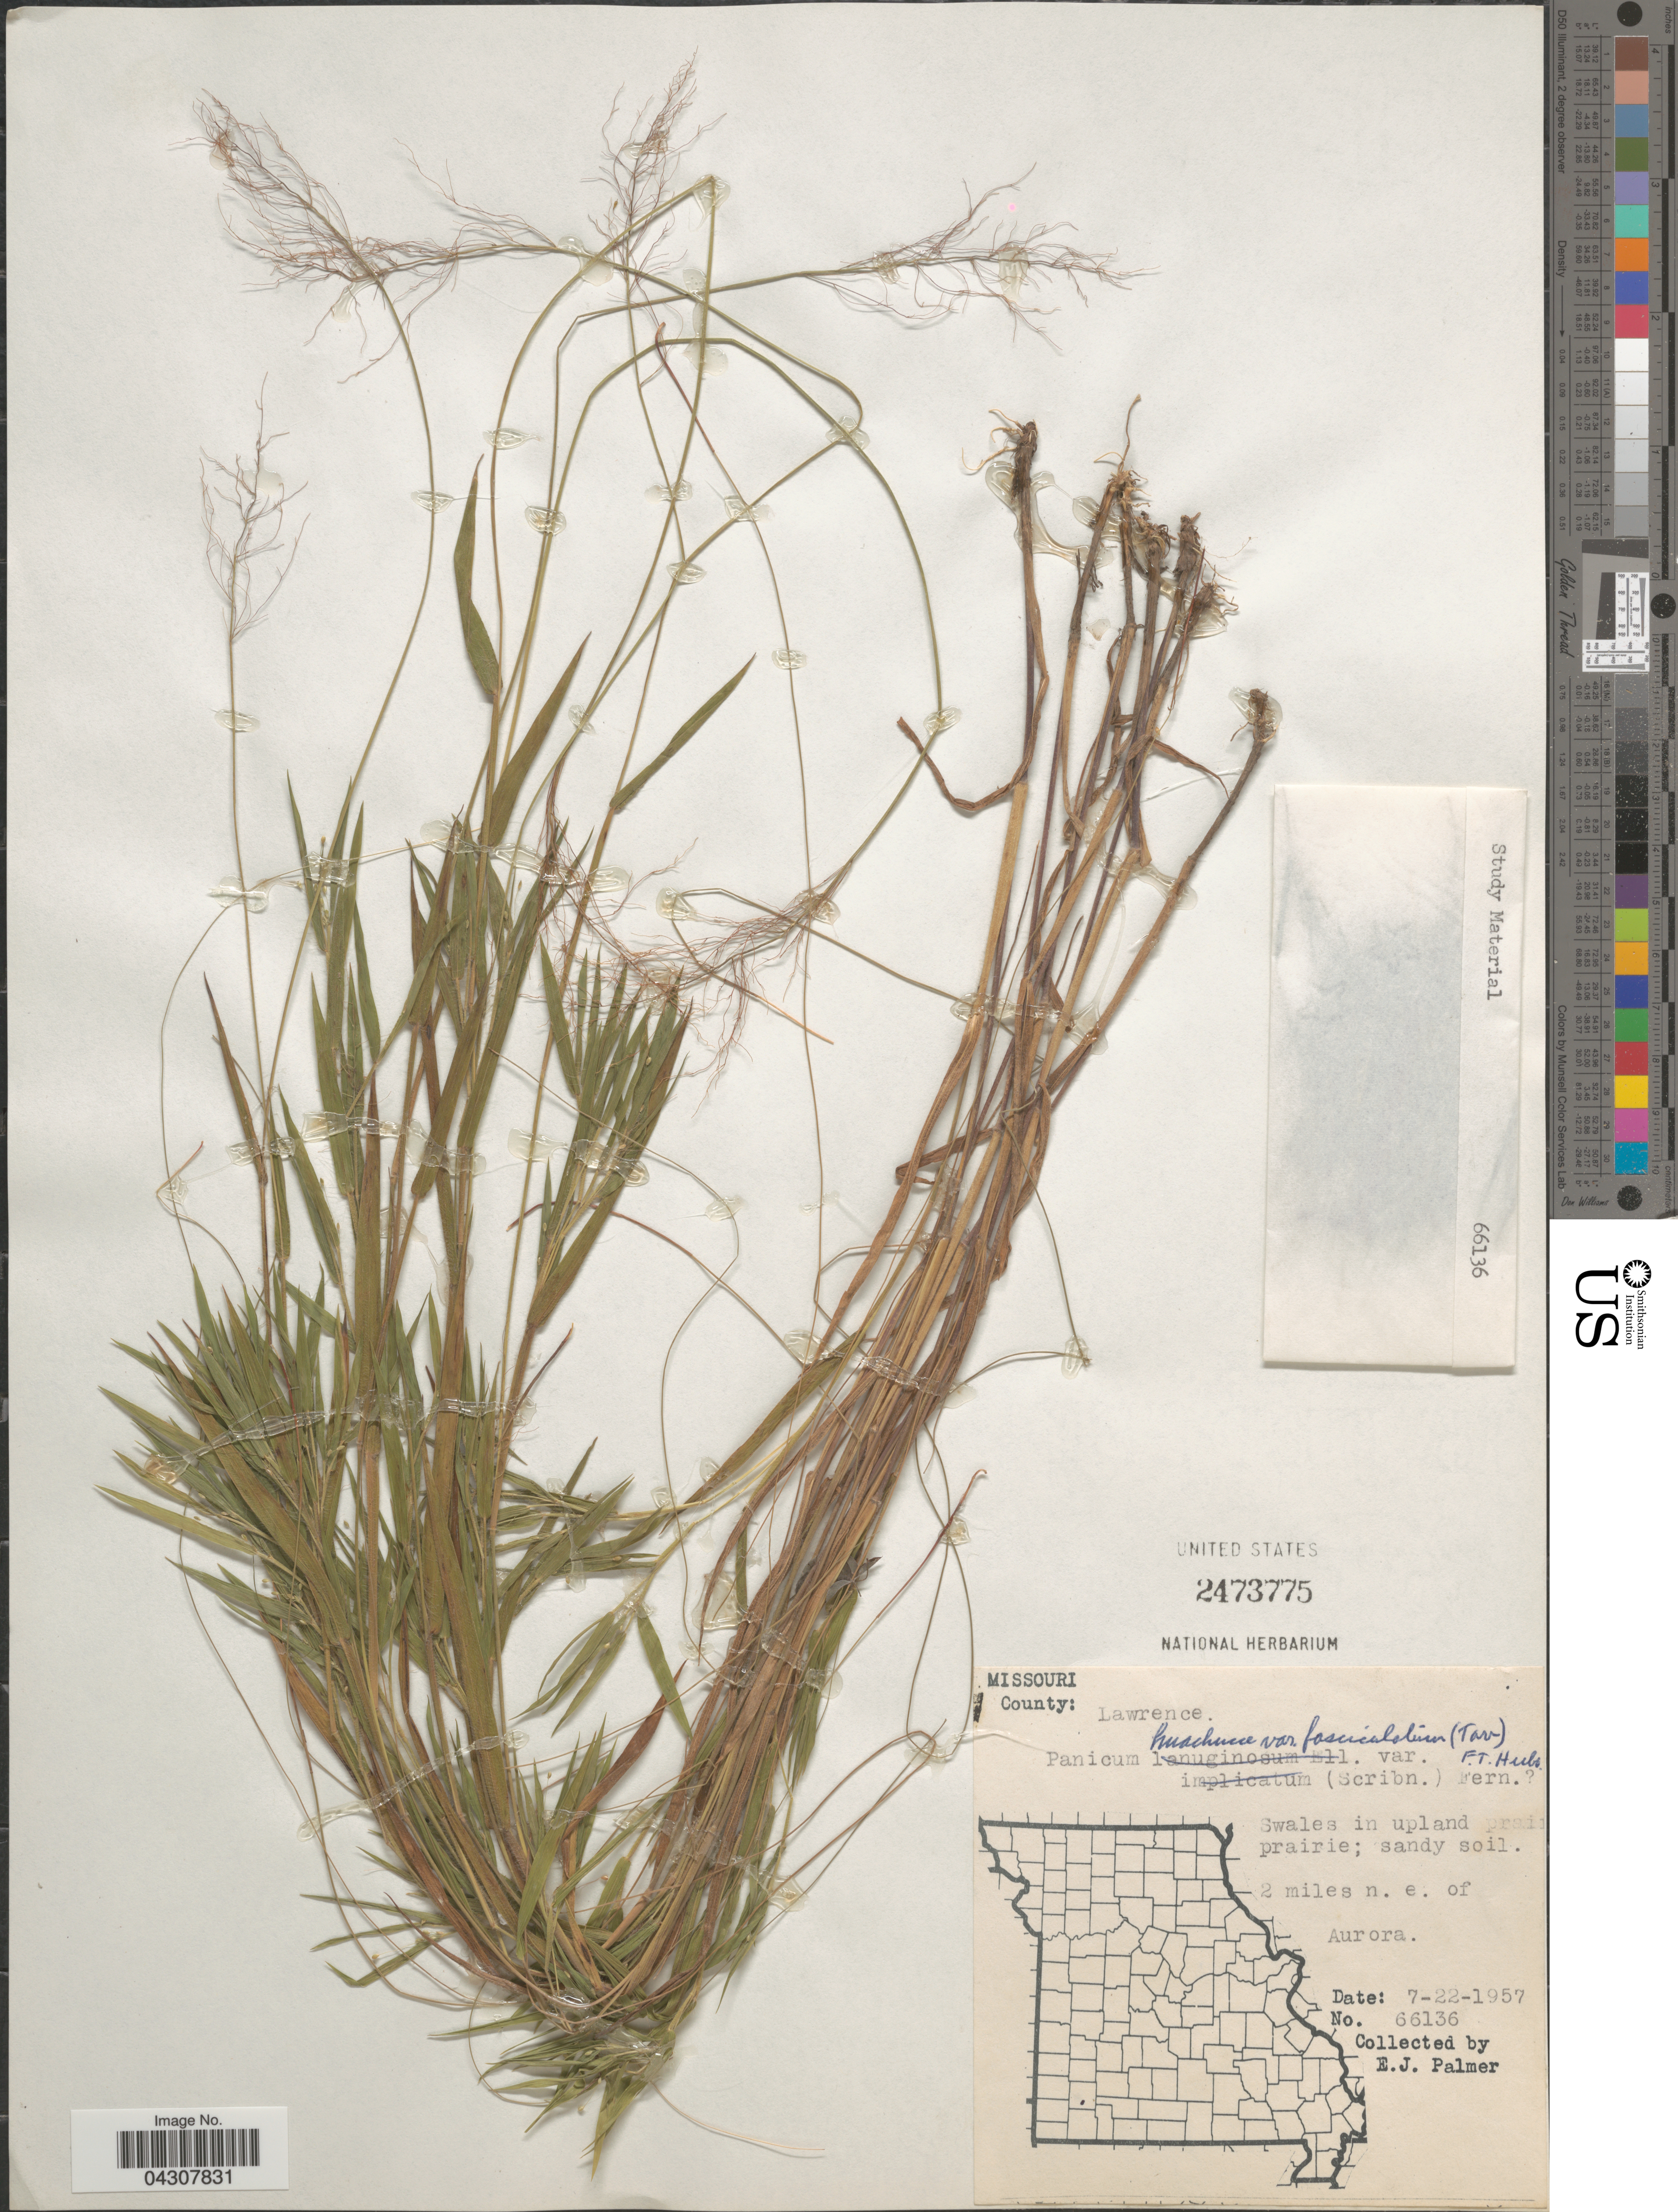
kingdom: Plantae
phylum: Tracheophyta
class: Liliopsida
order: Poales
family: Poaceae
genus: Dichanthelium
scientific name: Dichanthelium acuminatum var. acuminatum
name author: (Sw.) Gould & C.A. Clark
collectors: E. J. Palmer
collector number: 66136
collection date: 1957-07-22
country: United States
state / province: Missouri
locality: County: Lawrence. Swales in upland prairie. 2 miles n. e. of Aurora.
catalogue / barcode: US 2473775